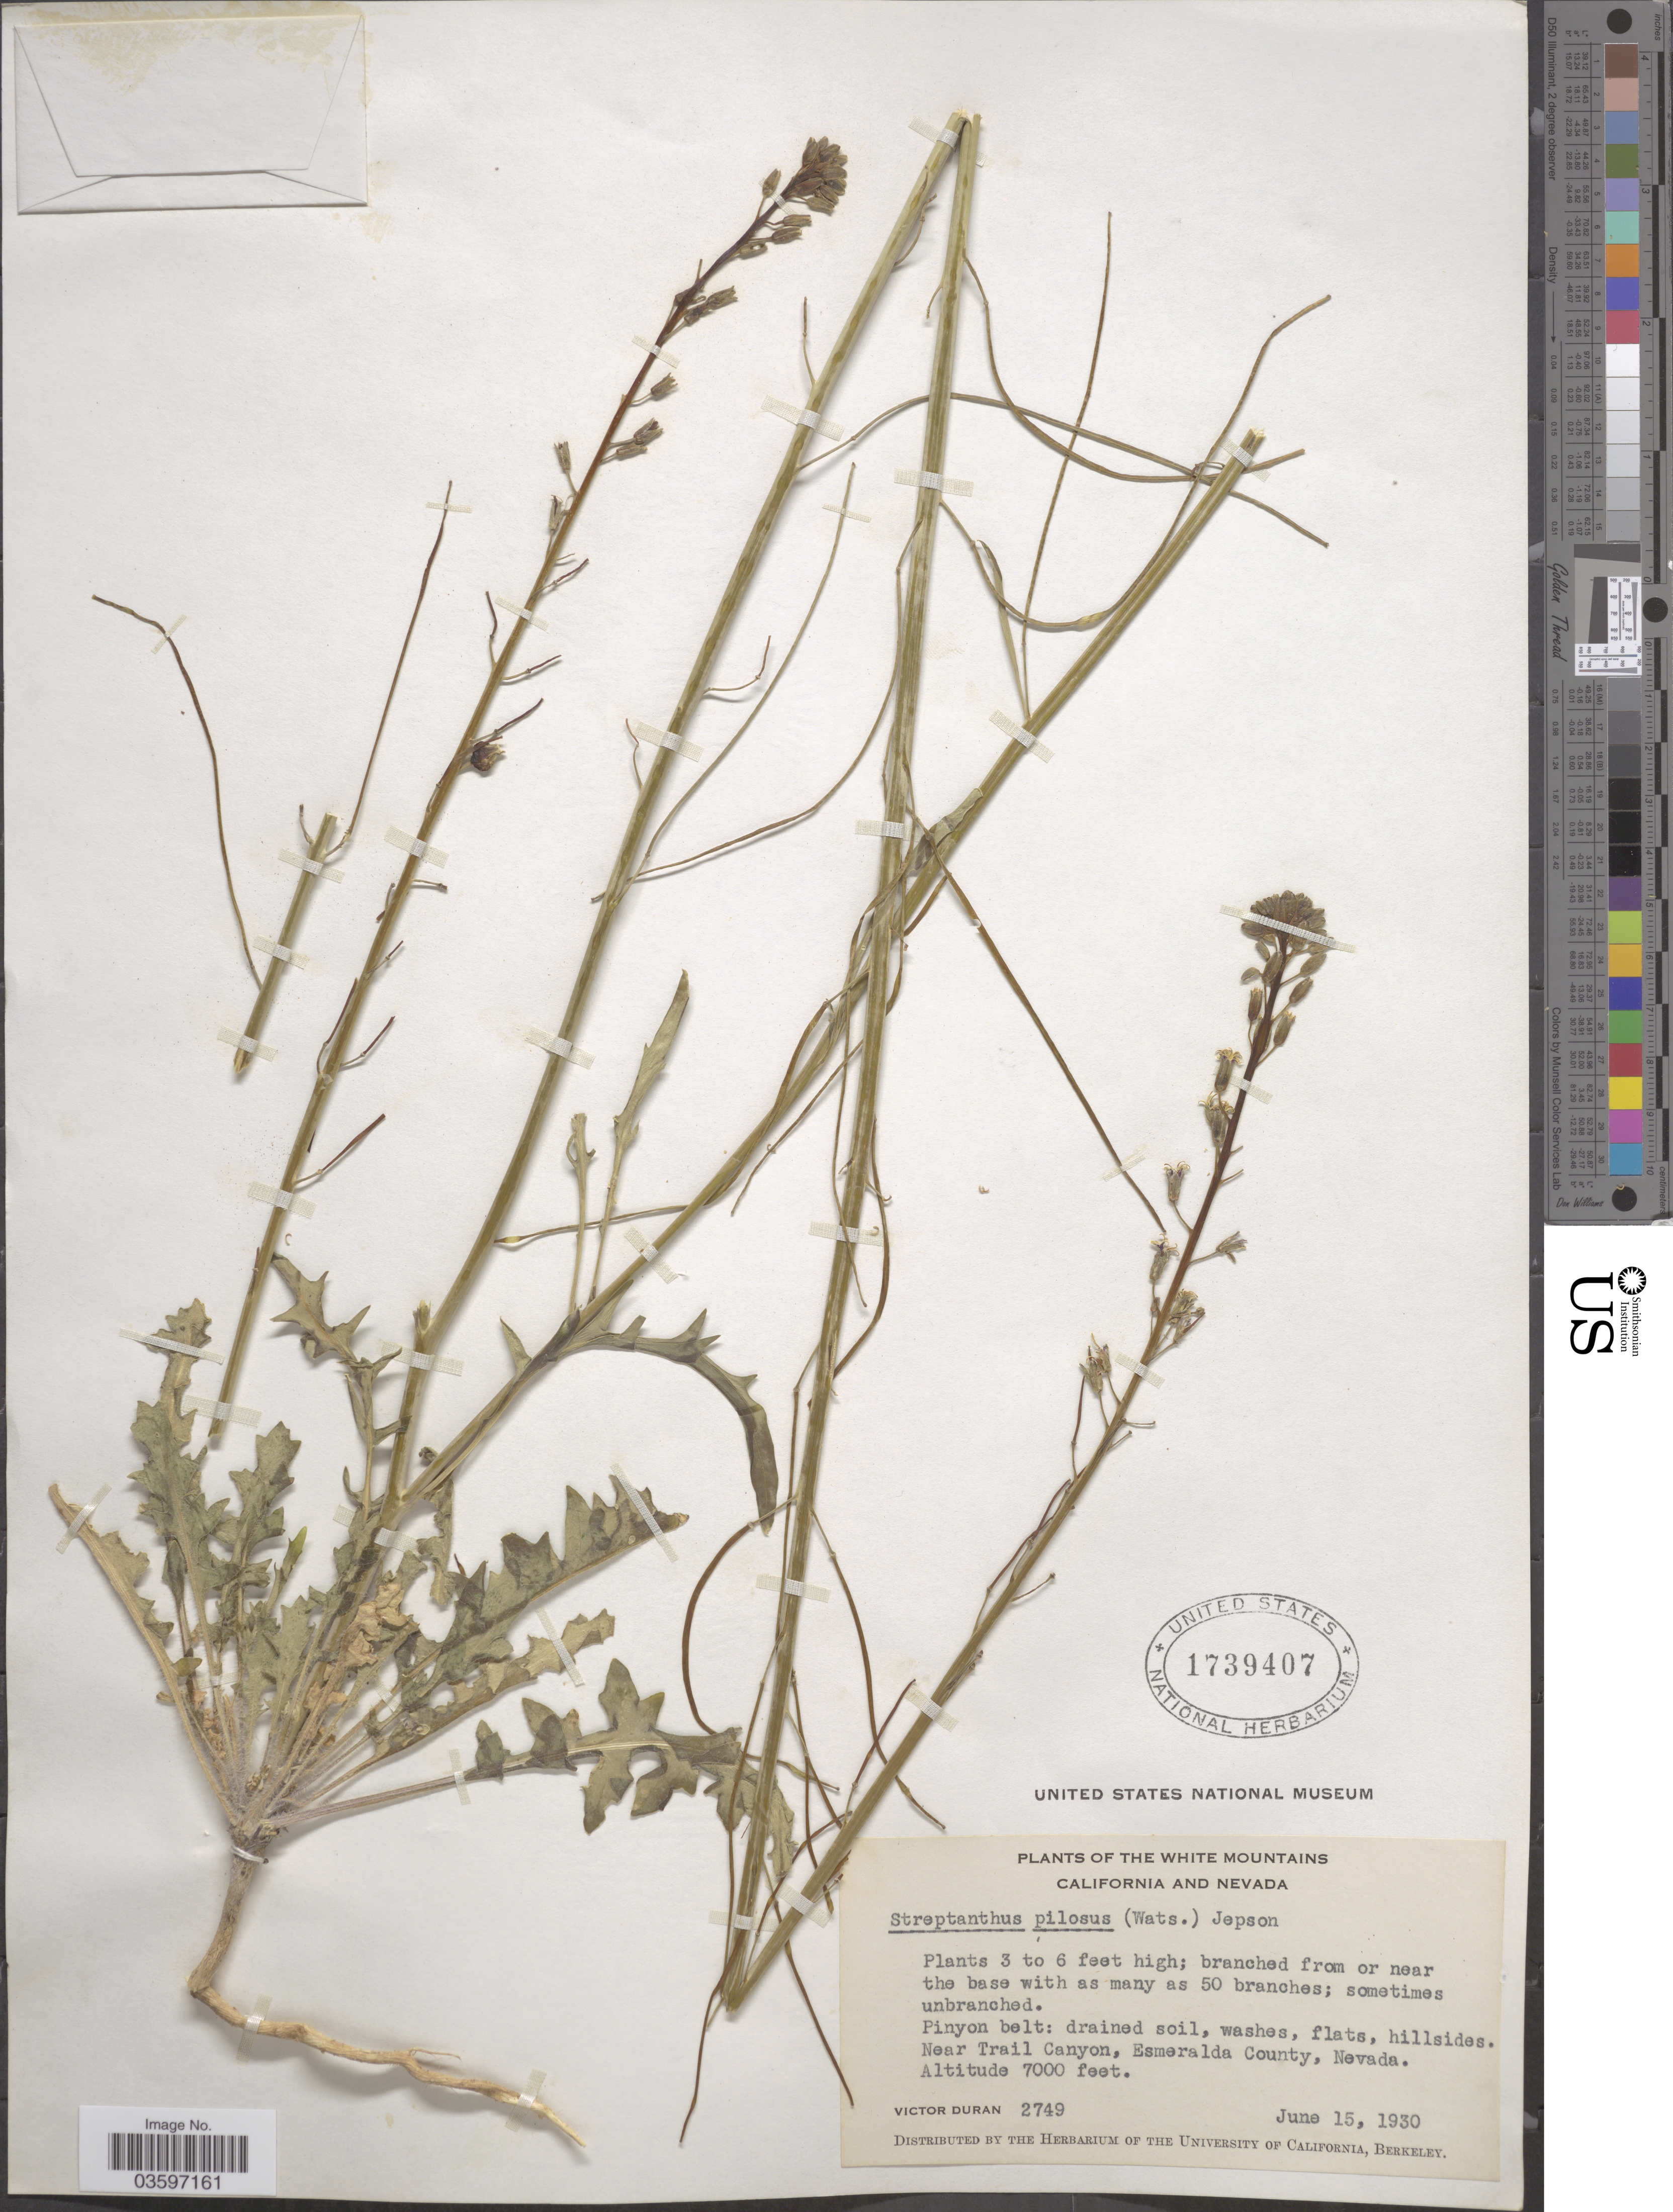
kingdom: Plantae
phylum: Tracheophyta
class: Magnoliopsida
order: Brassicales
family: Brassicaceae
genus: Caulanthus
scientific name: Caulanthus pilosus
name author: S. Watson in C. King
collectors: V. Duran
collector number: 2749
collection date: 1930-06-15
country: United States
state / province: Nevada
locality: The White Mountains Nevada. Near Trail Canyon, Esmeralda County.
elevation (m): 2134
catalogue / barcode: US 1739407